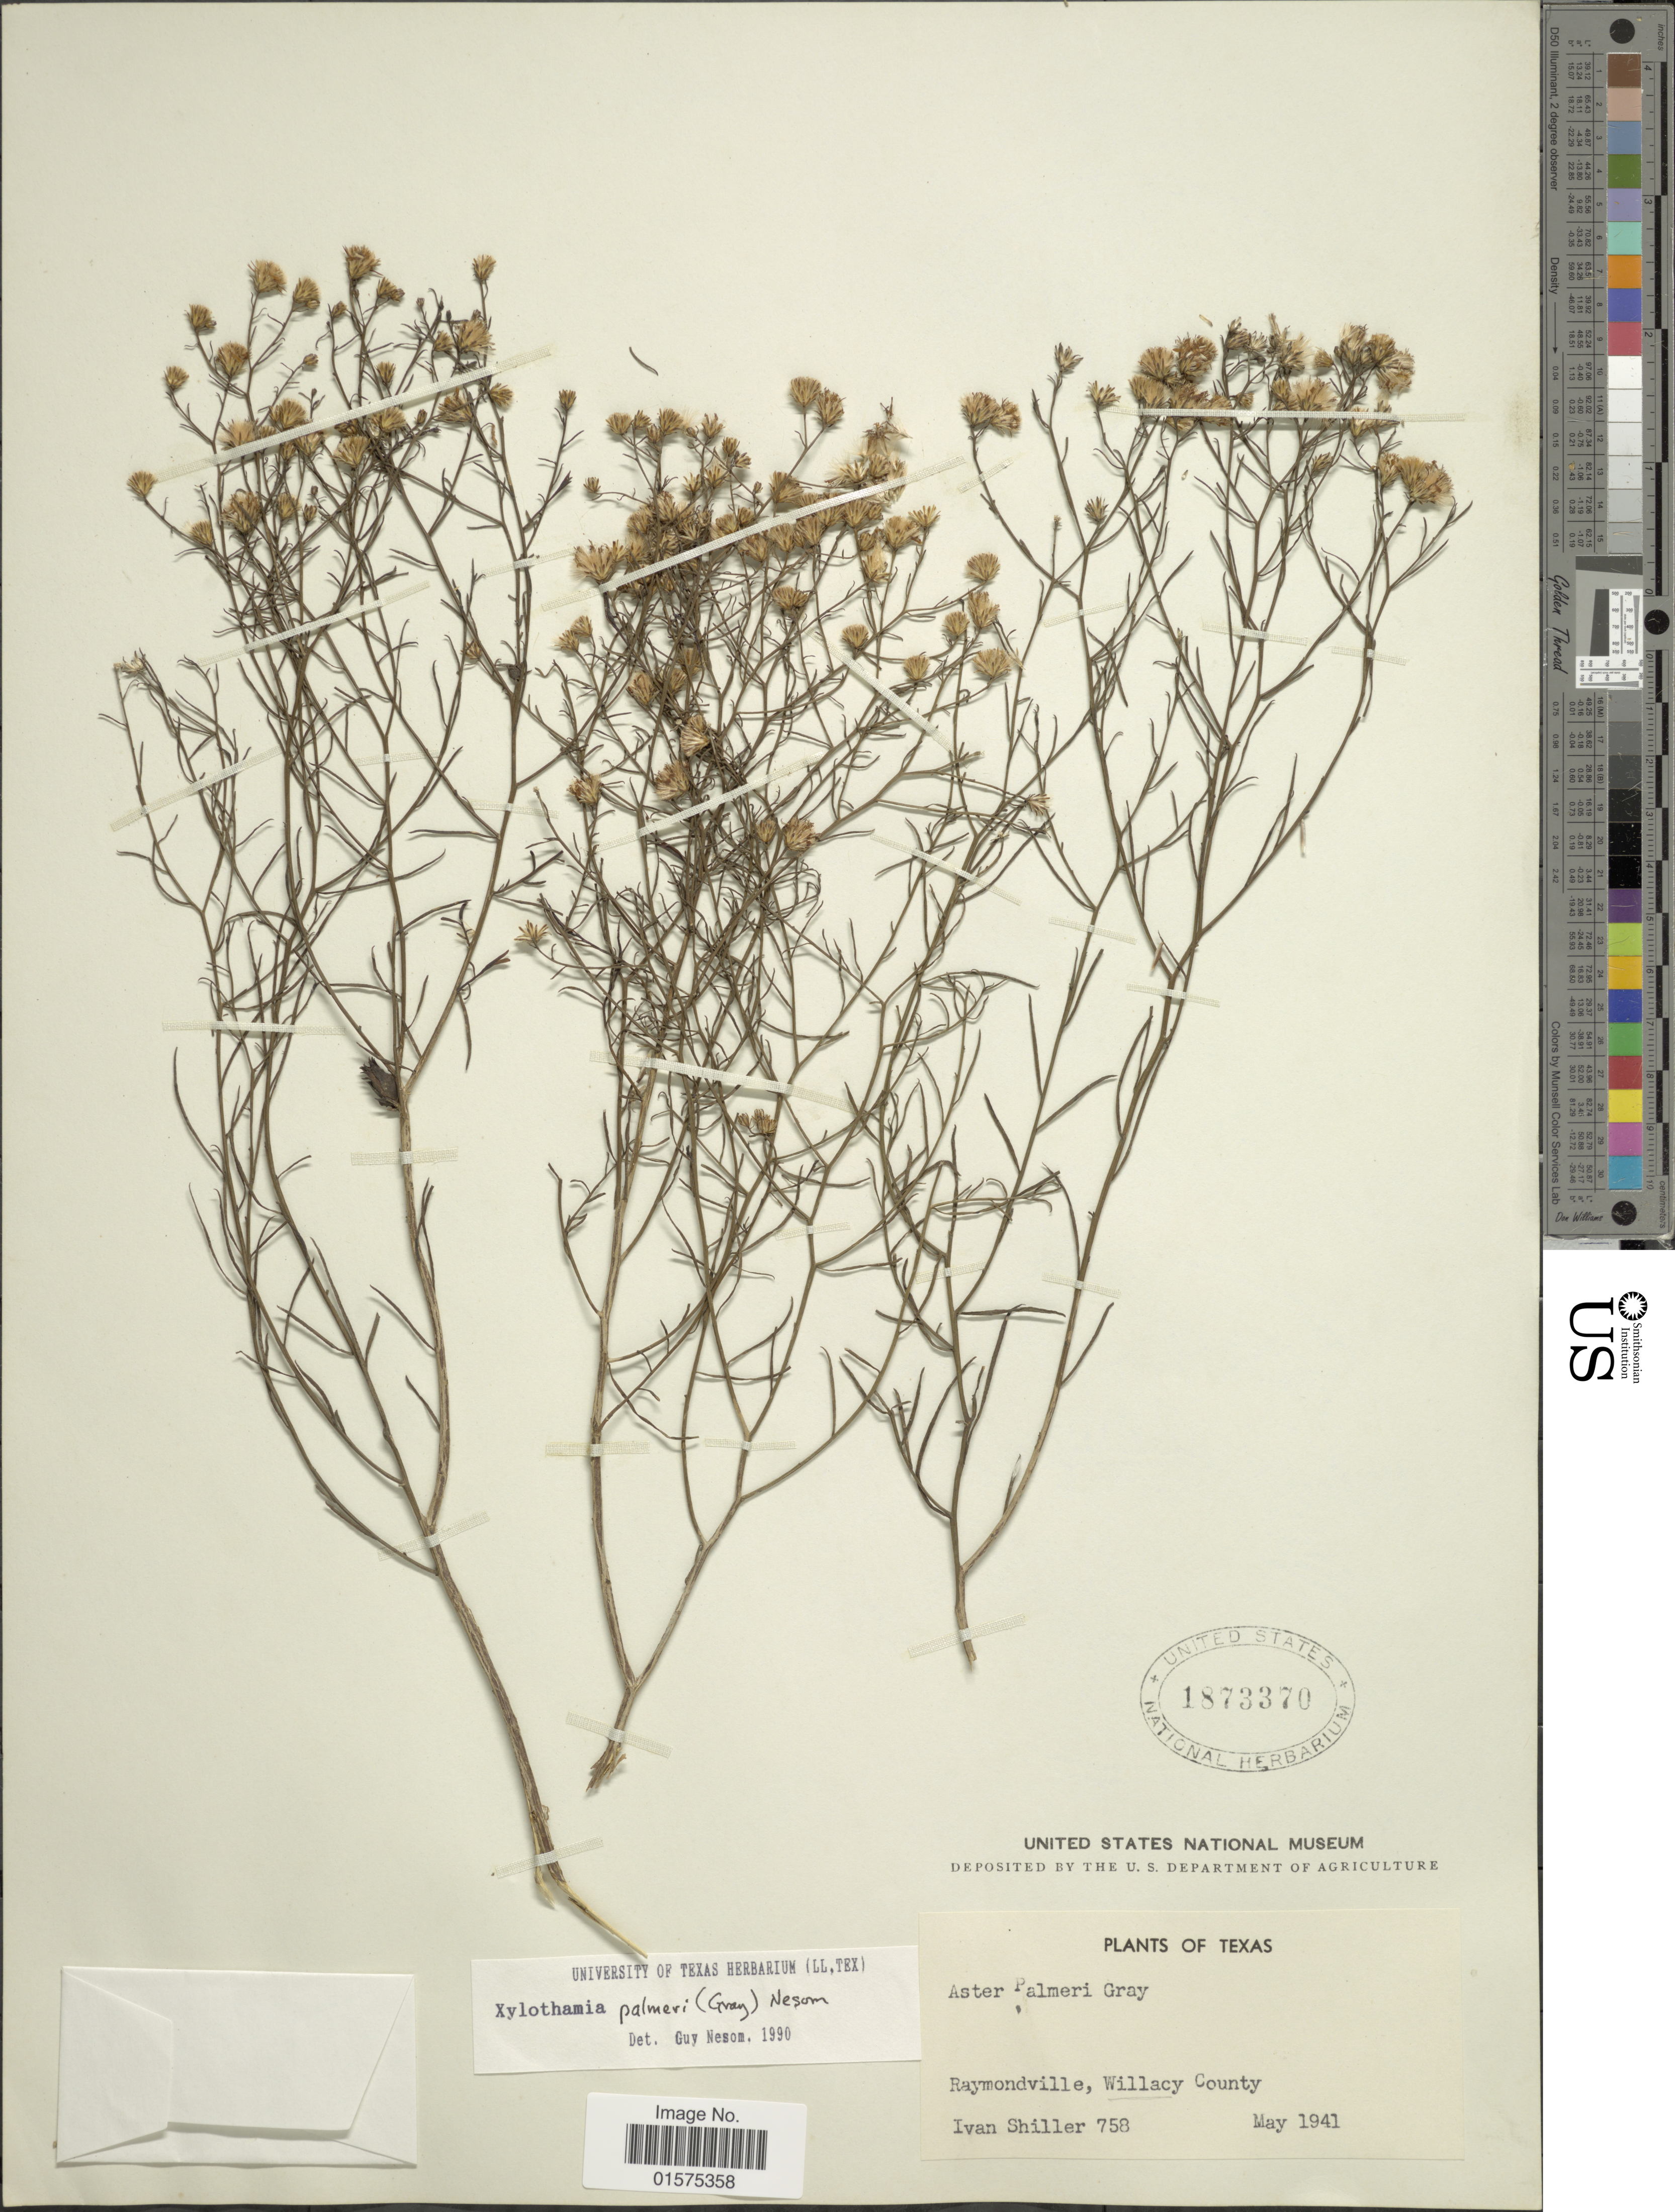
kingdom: Plantae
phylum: Tracheophyta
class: Magnoliopsida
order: Asterales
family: Asteraceae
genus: Neonesomia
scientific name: Neonesomia palmeri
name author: (A. Gray) & R.P.Roberts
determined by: Urbatsch, Lowell E., Curator (LSU), Louisiana State University (UNITED STATES)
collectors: I. Shiller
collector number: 758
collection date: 1941-05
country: United States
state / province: Texas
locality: Raymondville, Willacy County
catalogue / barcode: US 1873370